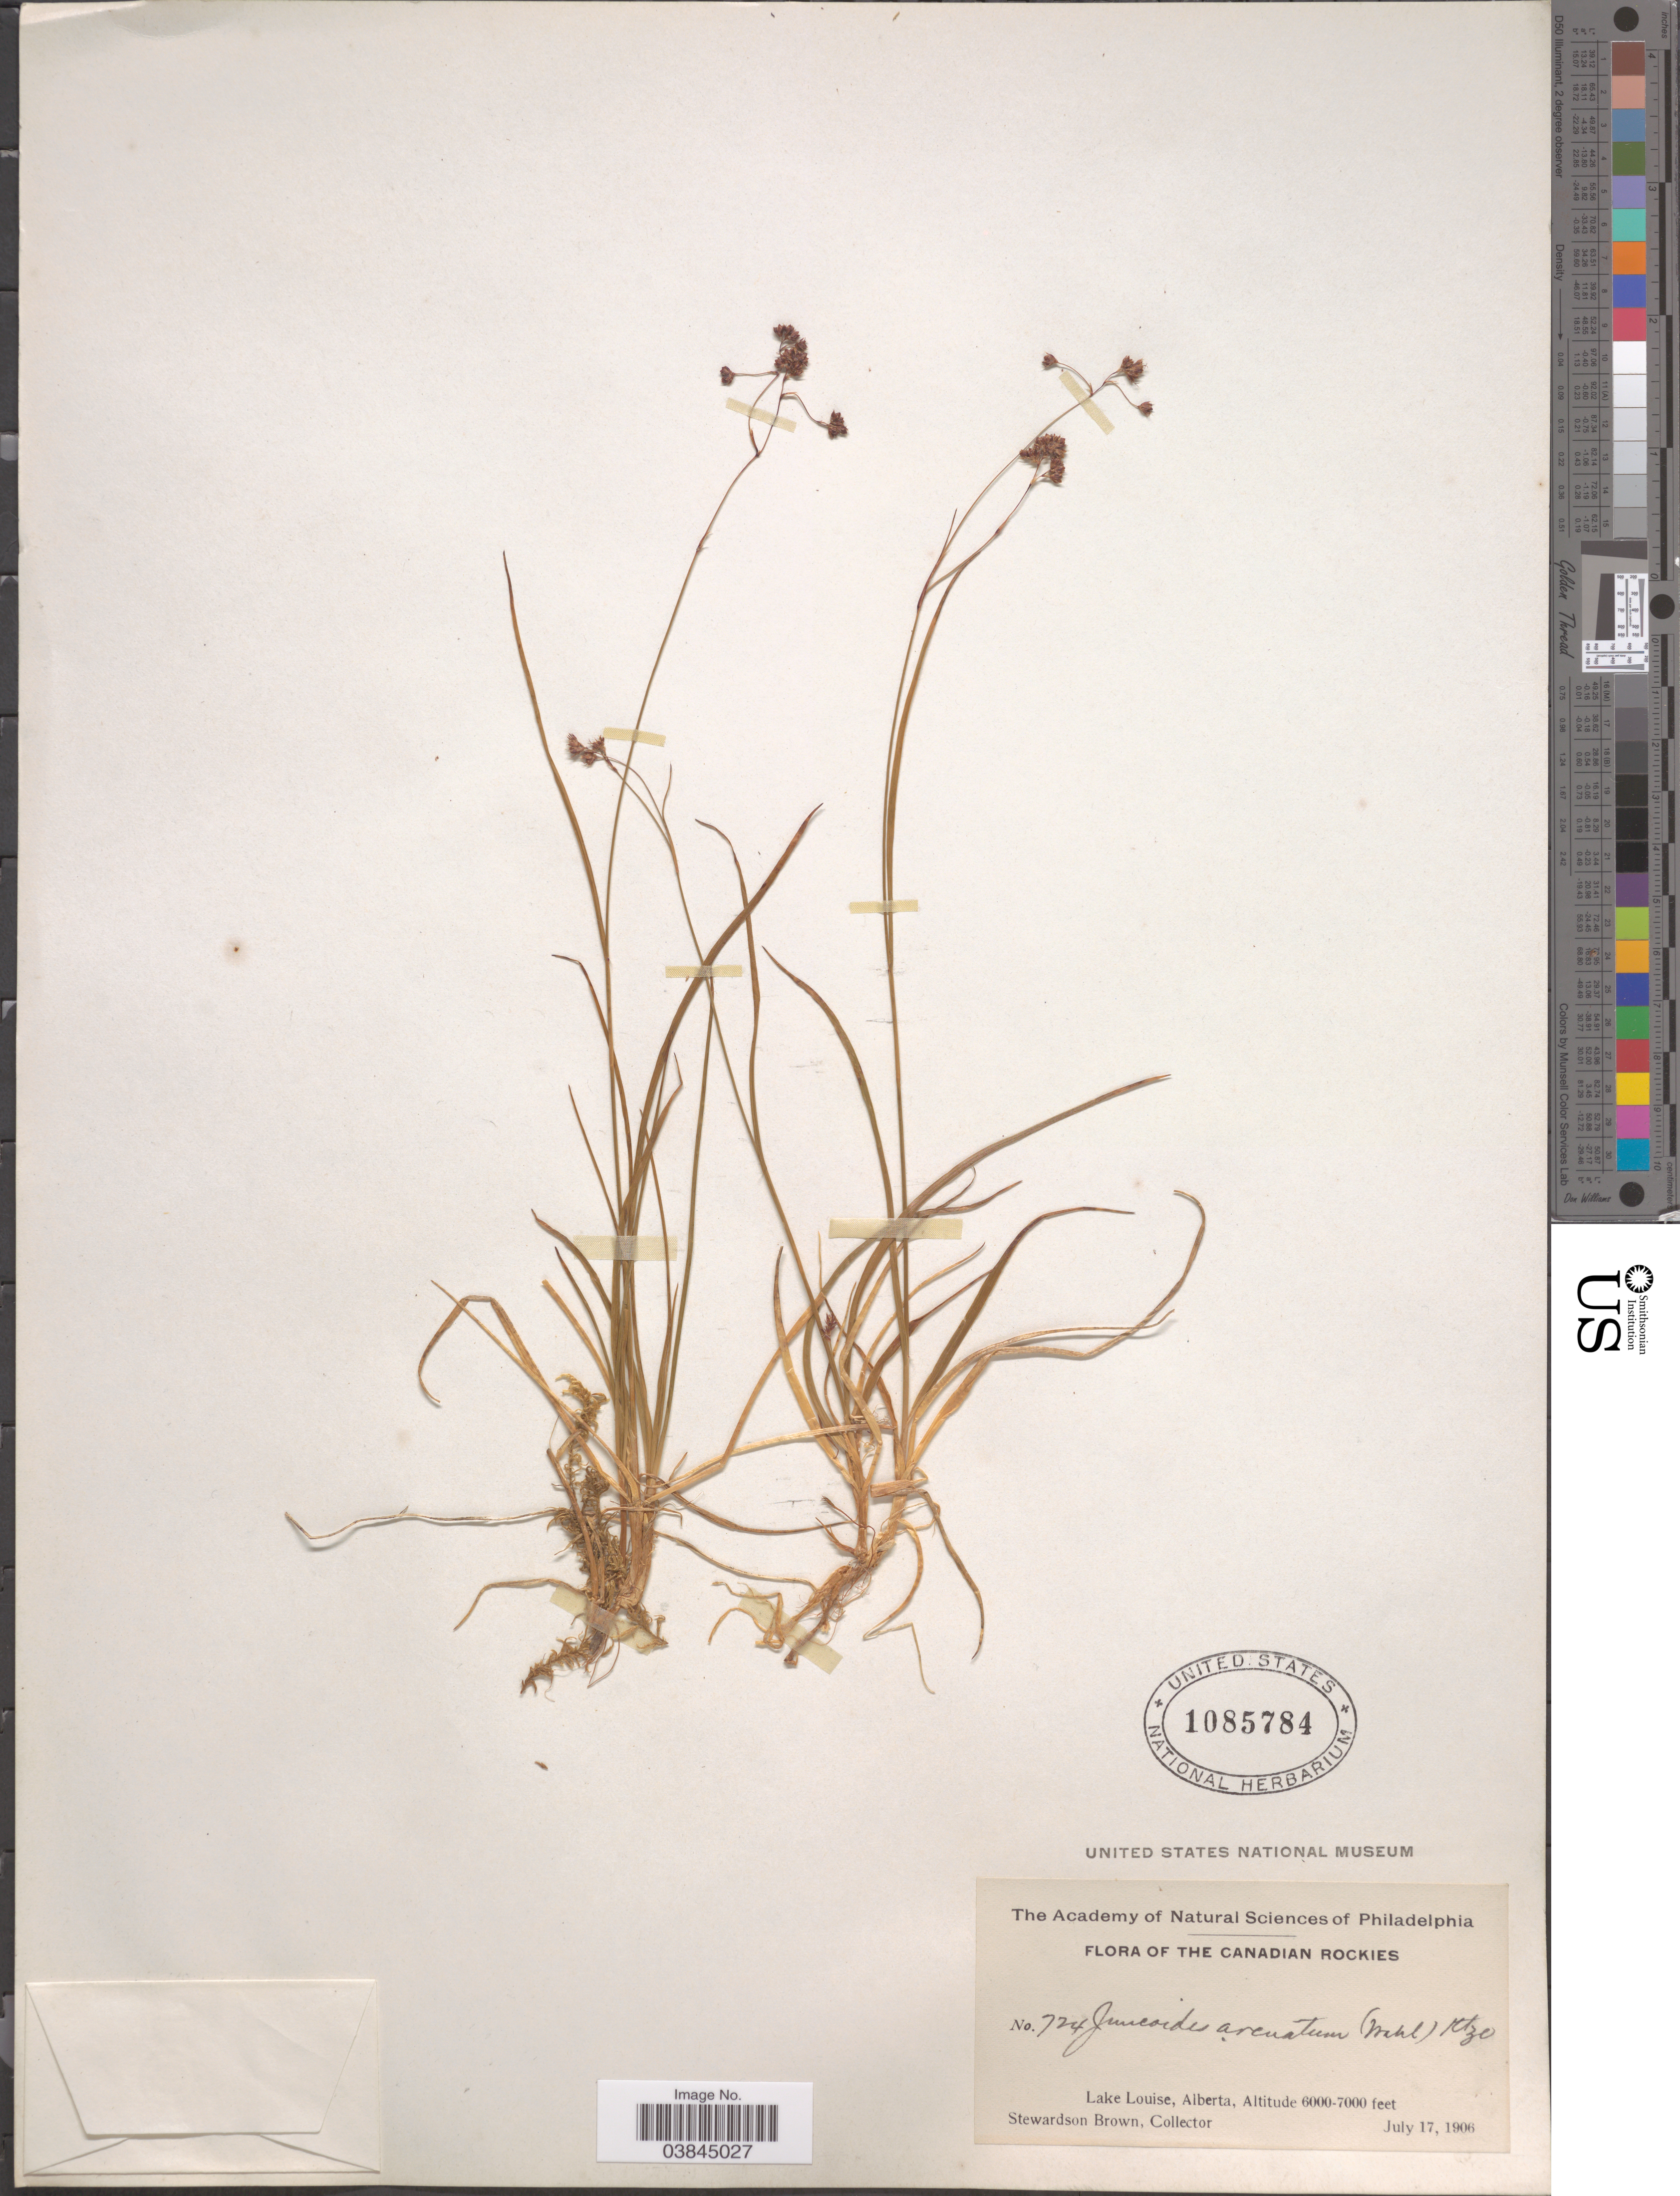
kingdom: Plantae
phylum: Tracheophyta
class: Liliopsida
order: Poales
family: Juncaceae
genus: Luzula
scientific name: Luzula arcuata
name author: (Wahlenb.) Sw.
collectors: S. Brown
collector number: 724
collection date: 1906-07-17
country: Canada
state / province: Alberta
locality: The Canadian Rockies. Lake Louise.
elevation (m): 1829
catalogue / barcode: US 1085784